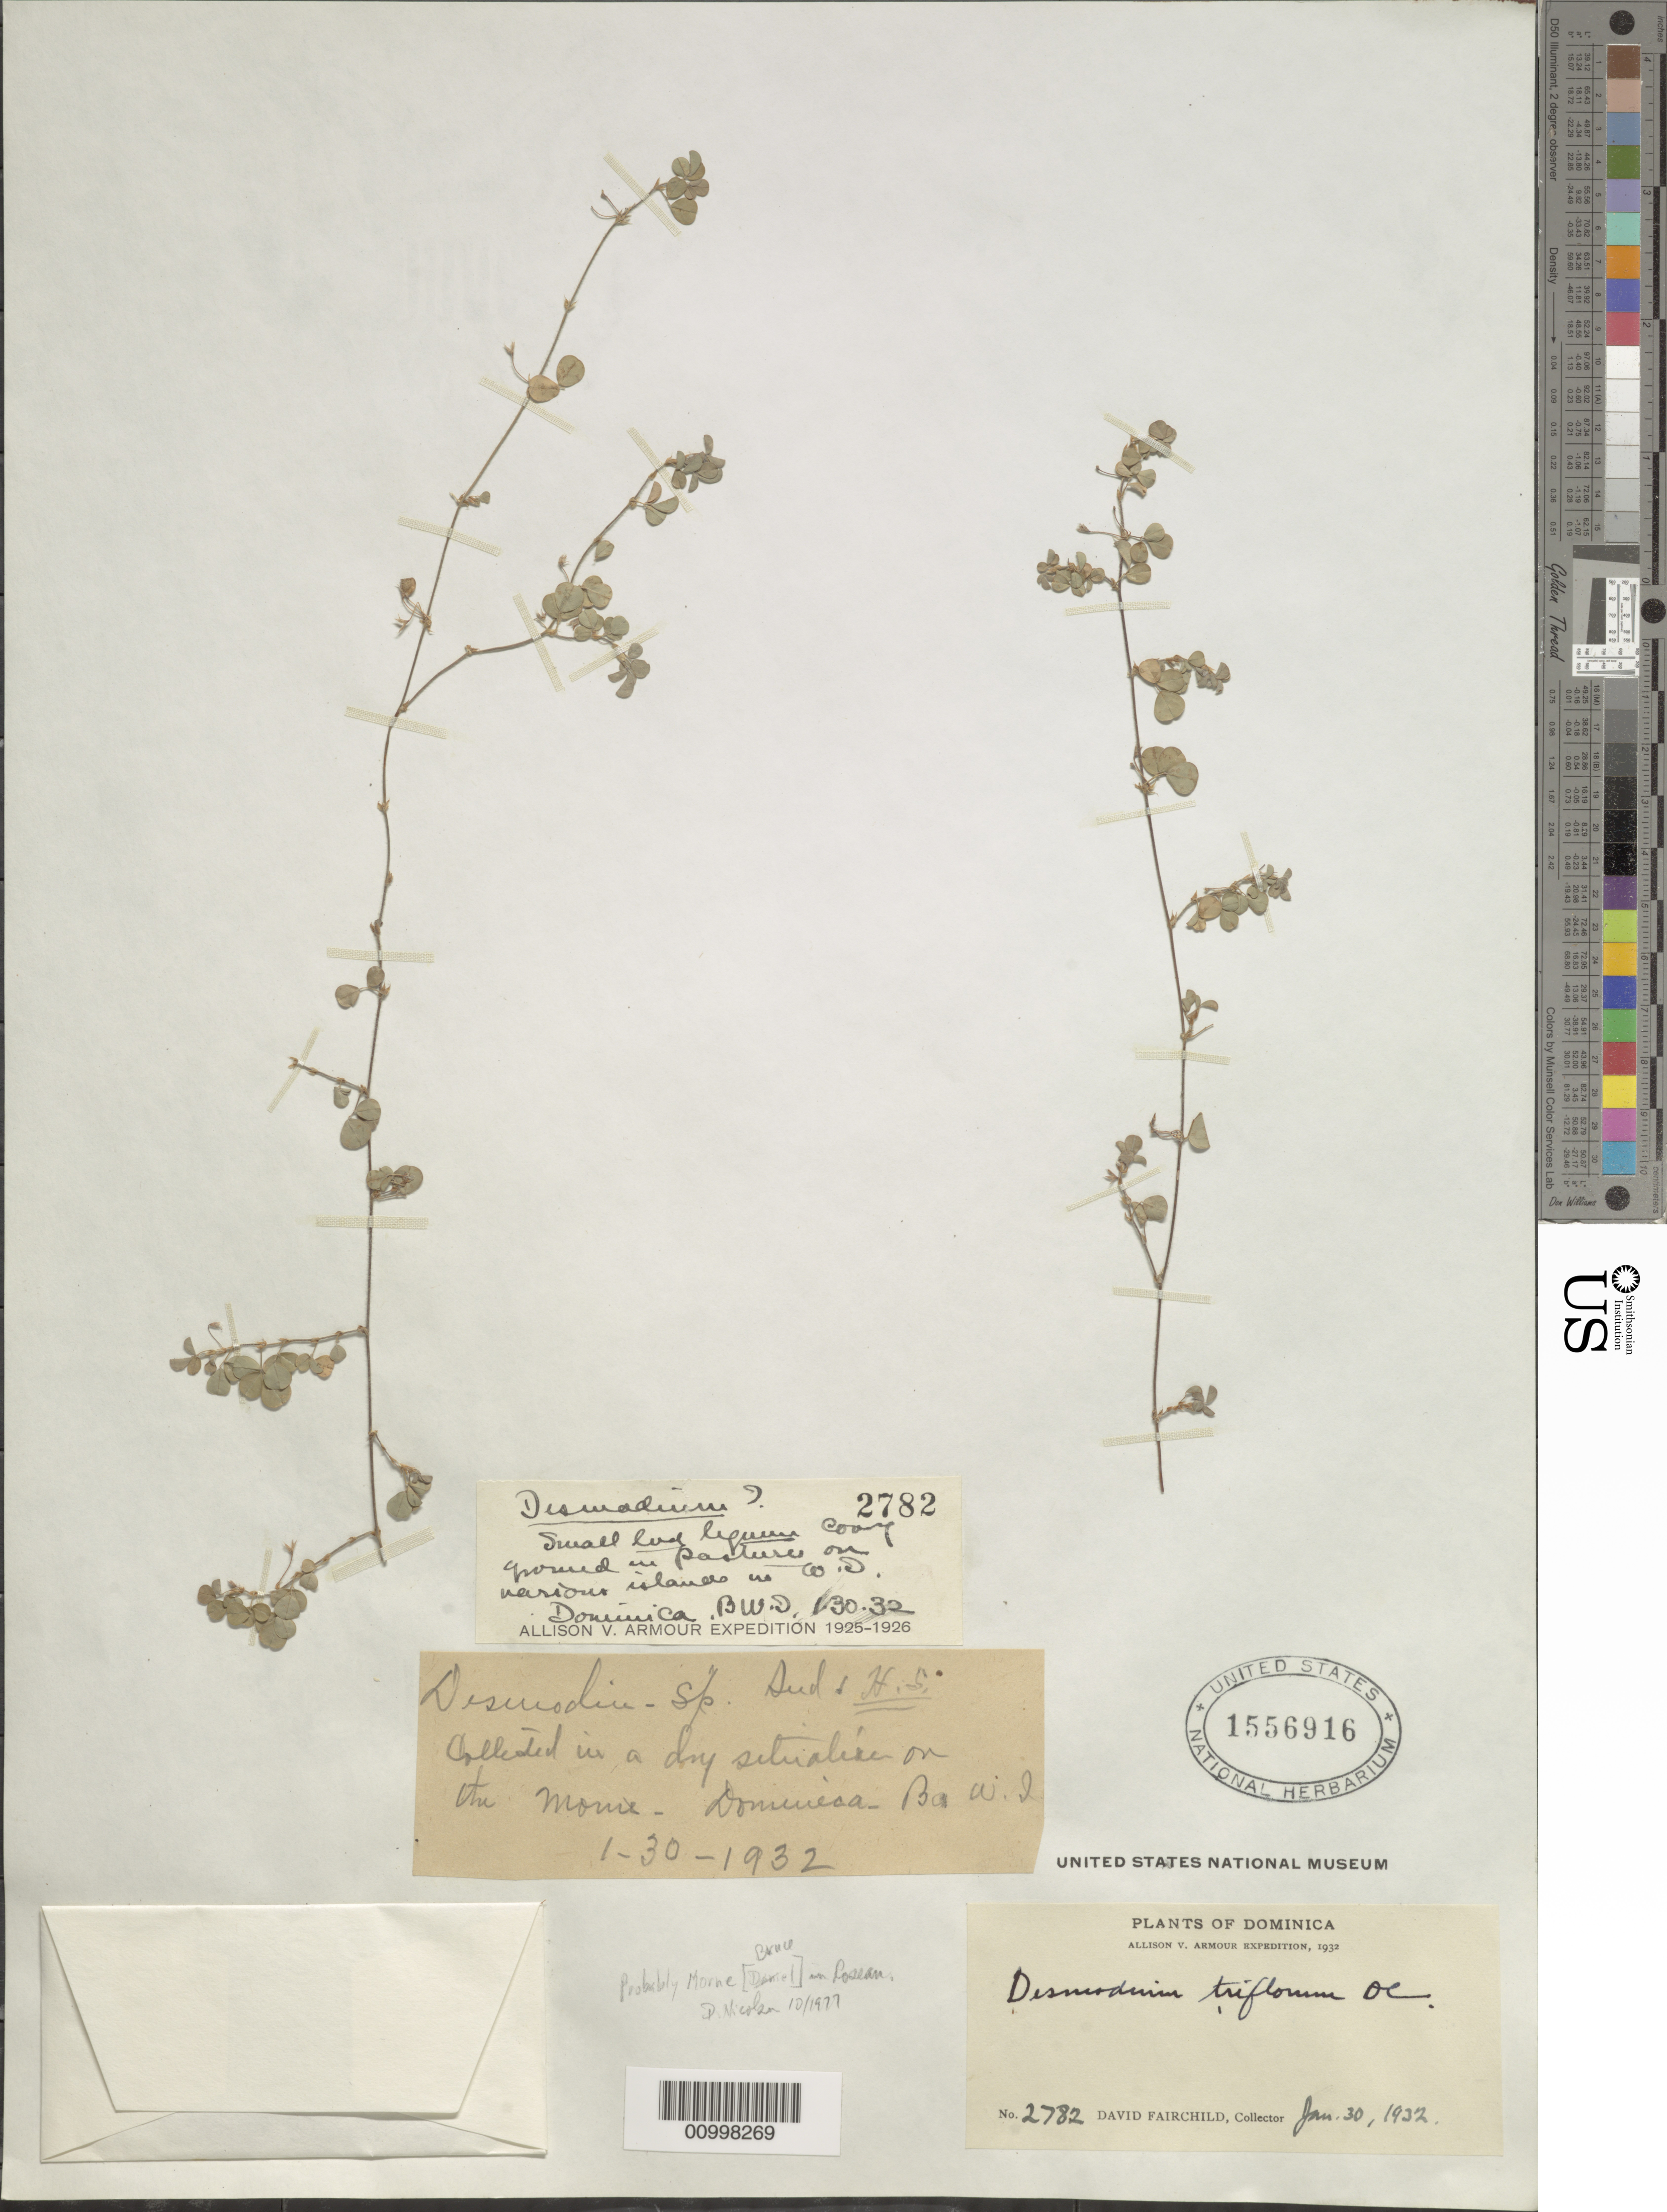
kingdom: Plantae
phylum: Tracheophyta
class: Magnoliopsida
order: Fabales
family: Fabaceae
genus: Grona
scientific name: Grona triflora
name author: (L.) H. Ohashi & K. Ohashi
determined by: Strong, Mark T., (BOT), Smithsonian Institution - National Museum of Natural History (UNITED STATES)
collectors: D. Fairchild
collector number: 2782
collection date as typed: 30 Jan 1932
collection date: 1932-01-30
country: Dominica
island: Dominica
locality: Collected in a dry site on the Morne.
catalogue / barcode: US 1556916